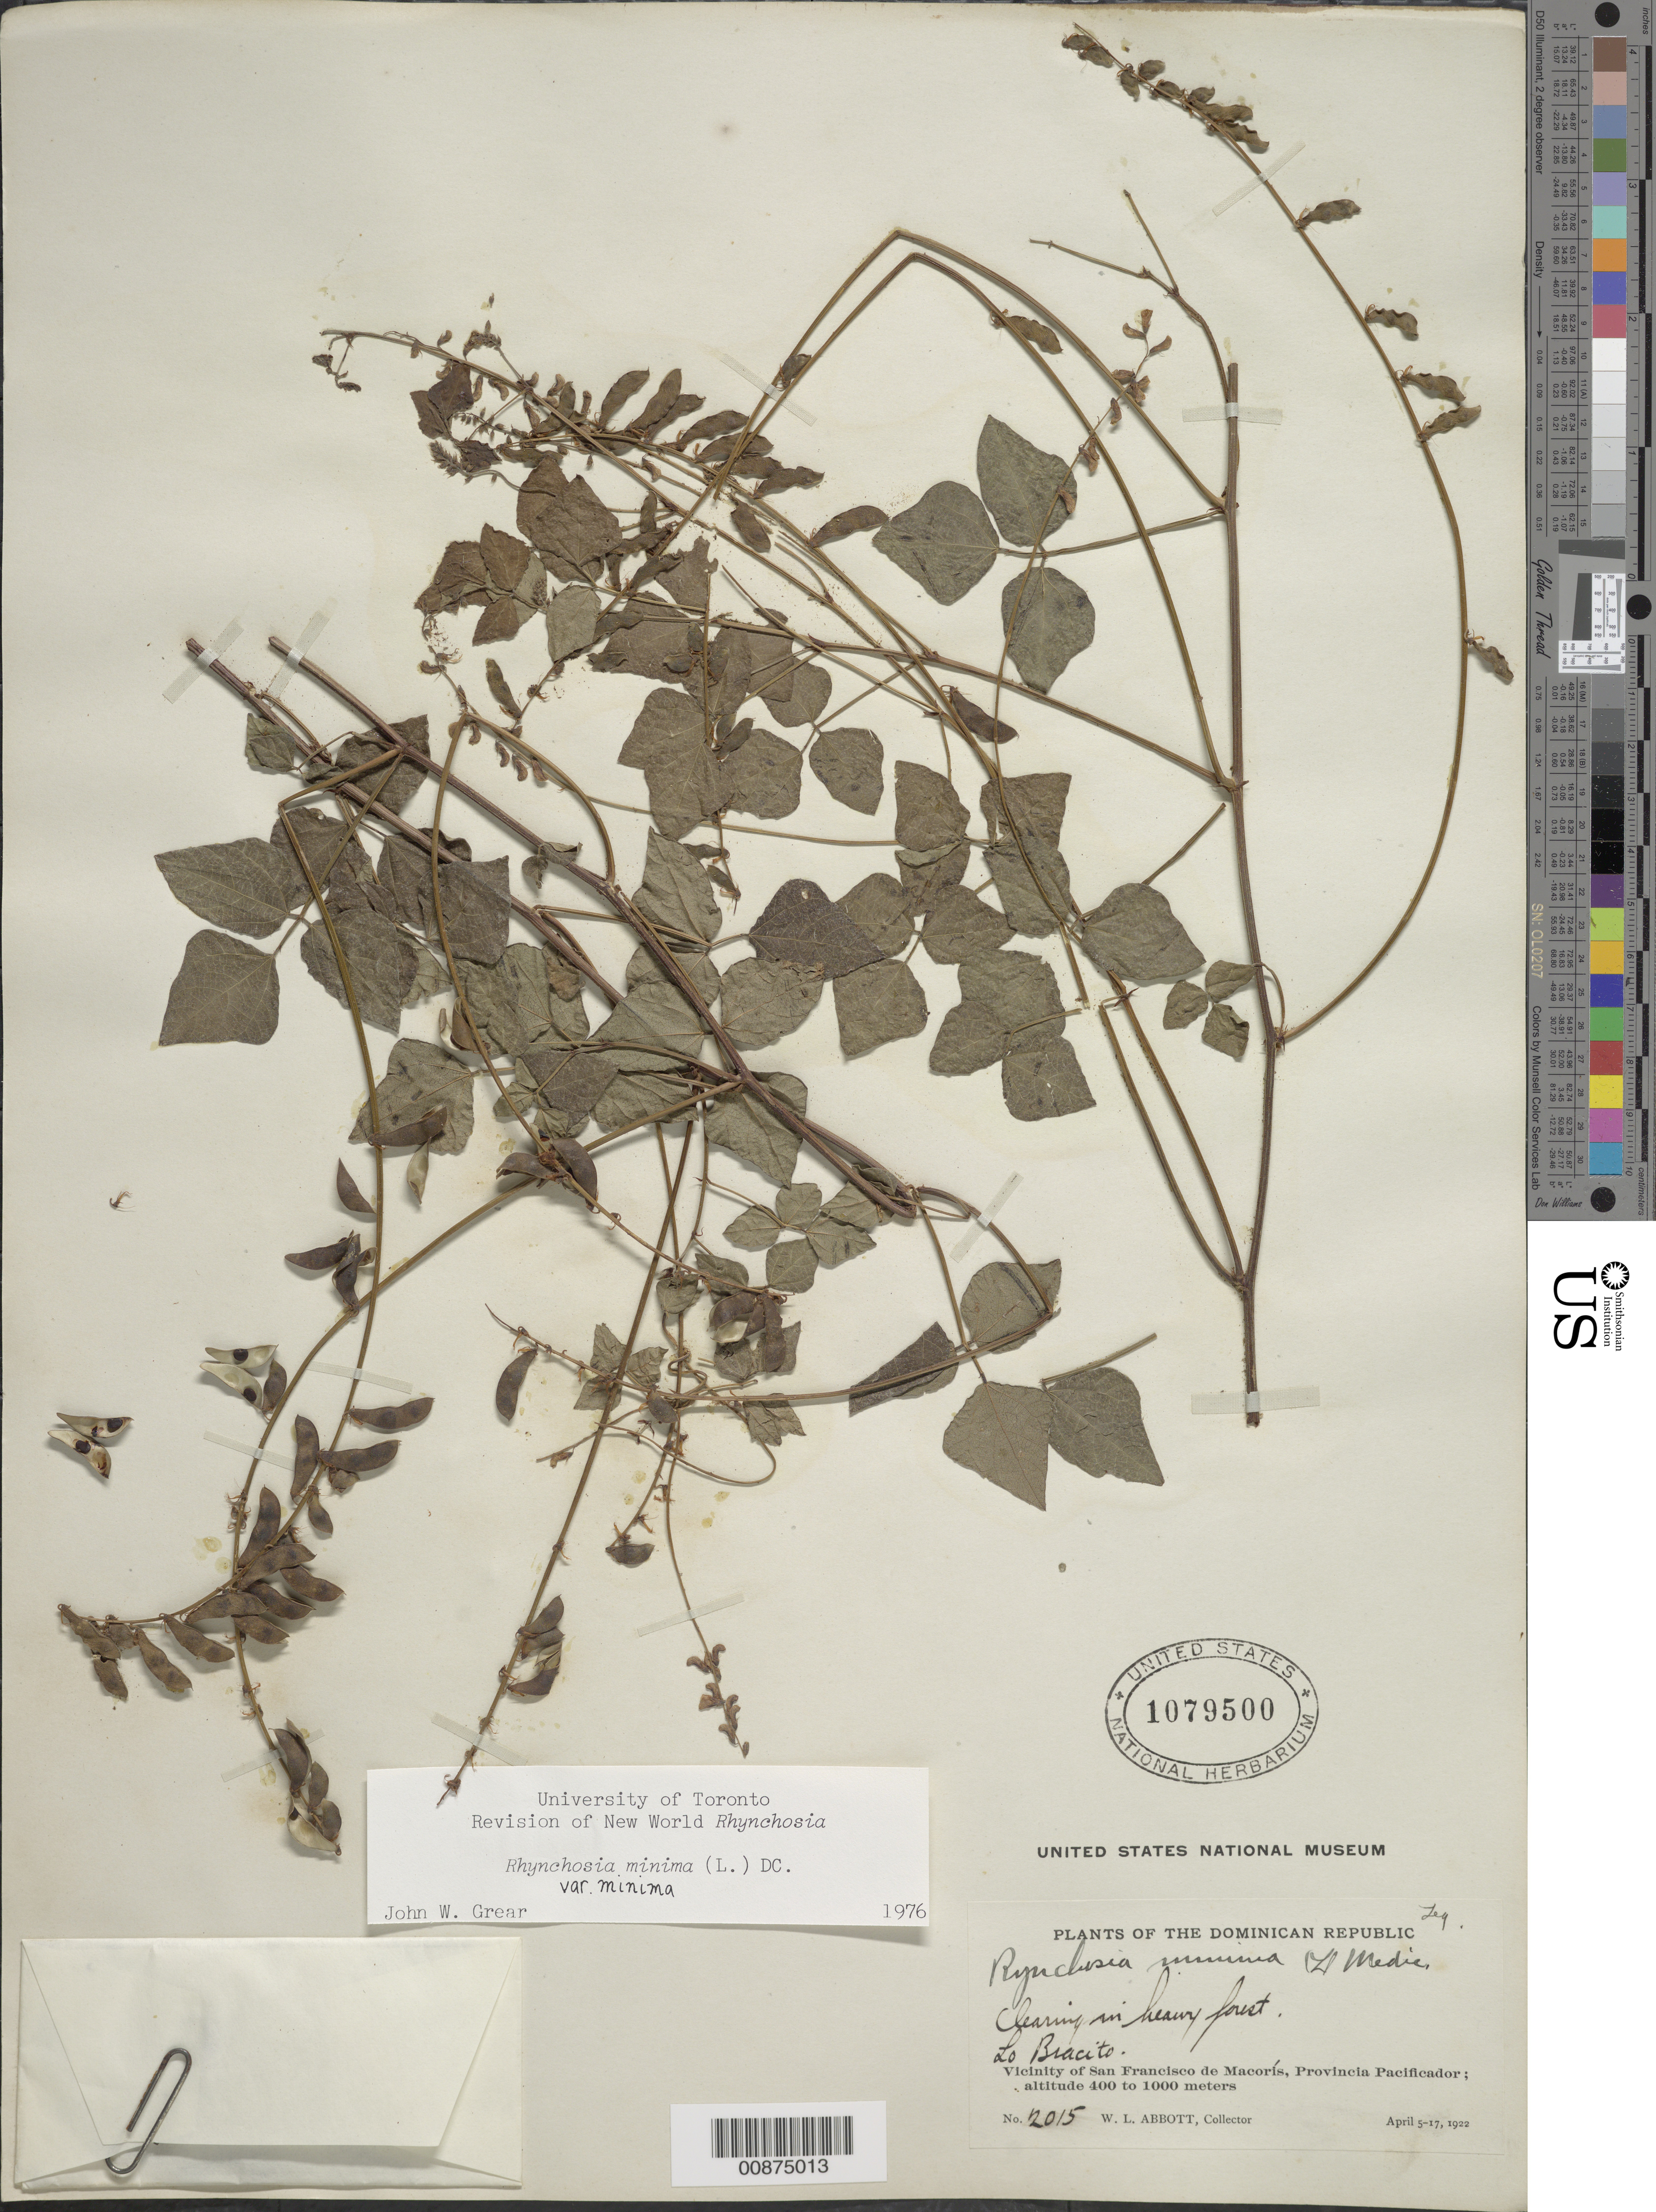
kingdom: Plantae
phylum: Tracheophyta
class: Magnoliopsida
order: Fabales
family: Fabaceae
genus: Rhynchosia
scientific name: Rhynchosia minima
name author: (L.) DC.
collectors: W. L. Abbott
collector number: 2015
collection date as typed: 05 Apr 1922 to 17 Apr 1922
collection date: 1922-04-05/1922-04-17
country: Dominican Republic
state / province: Duarte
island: Hispaniola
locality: Lo Bracito. Vicinity of San Francisco de Macorís. Provincia Pacificador (obsolete).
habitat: Clearing in heavy forest.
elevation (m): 400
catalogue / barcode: US 1079500